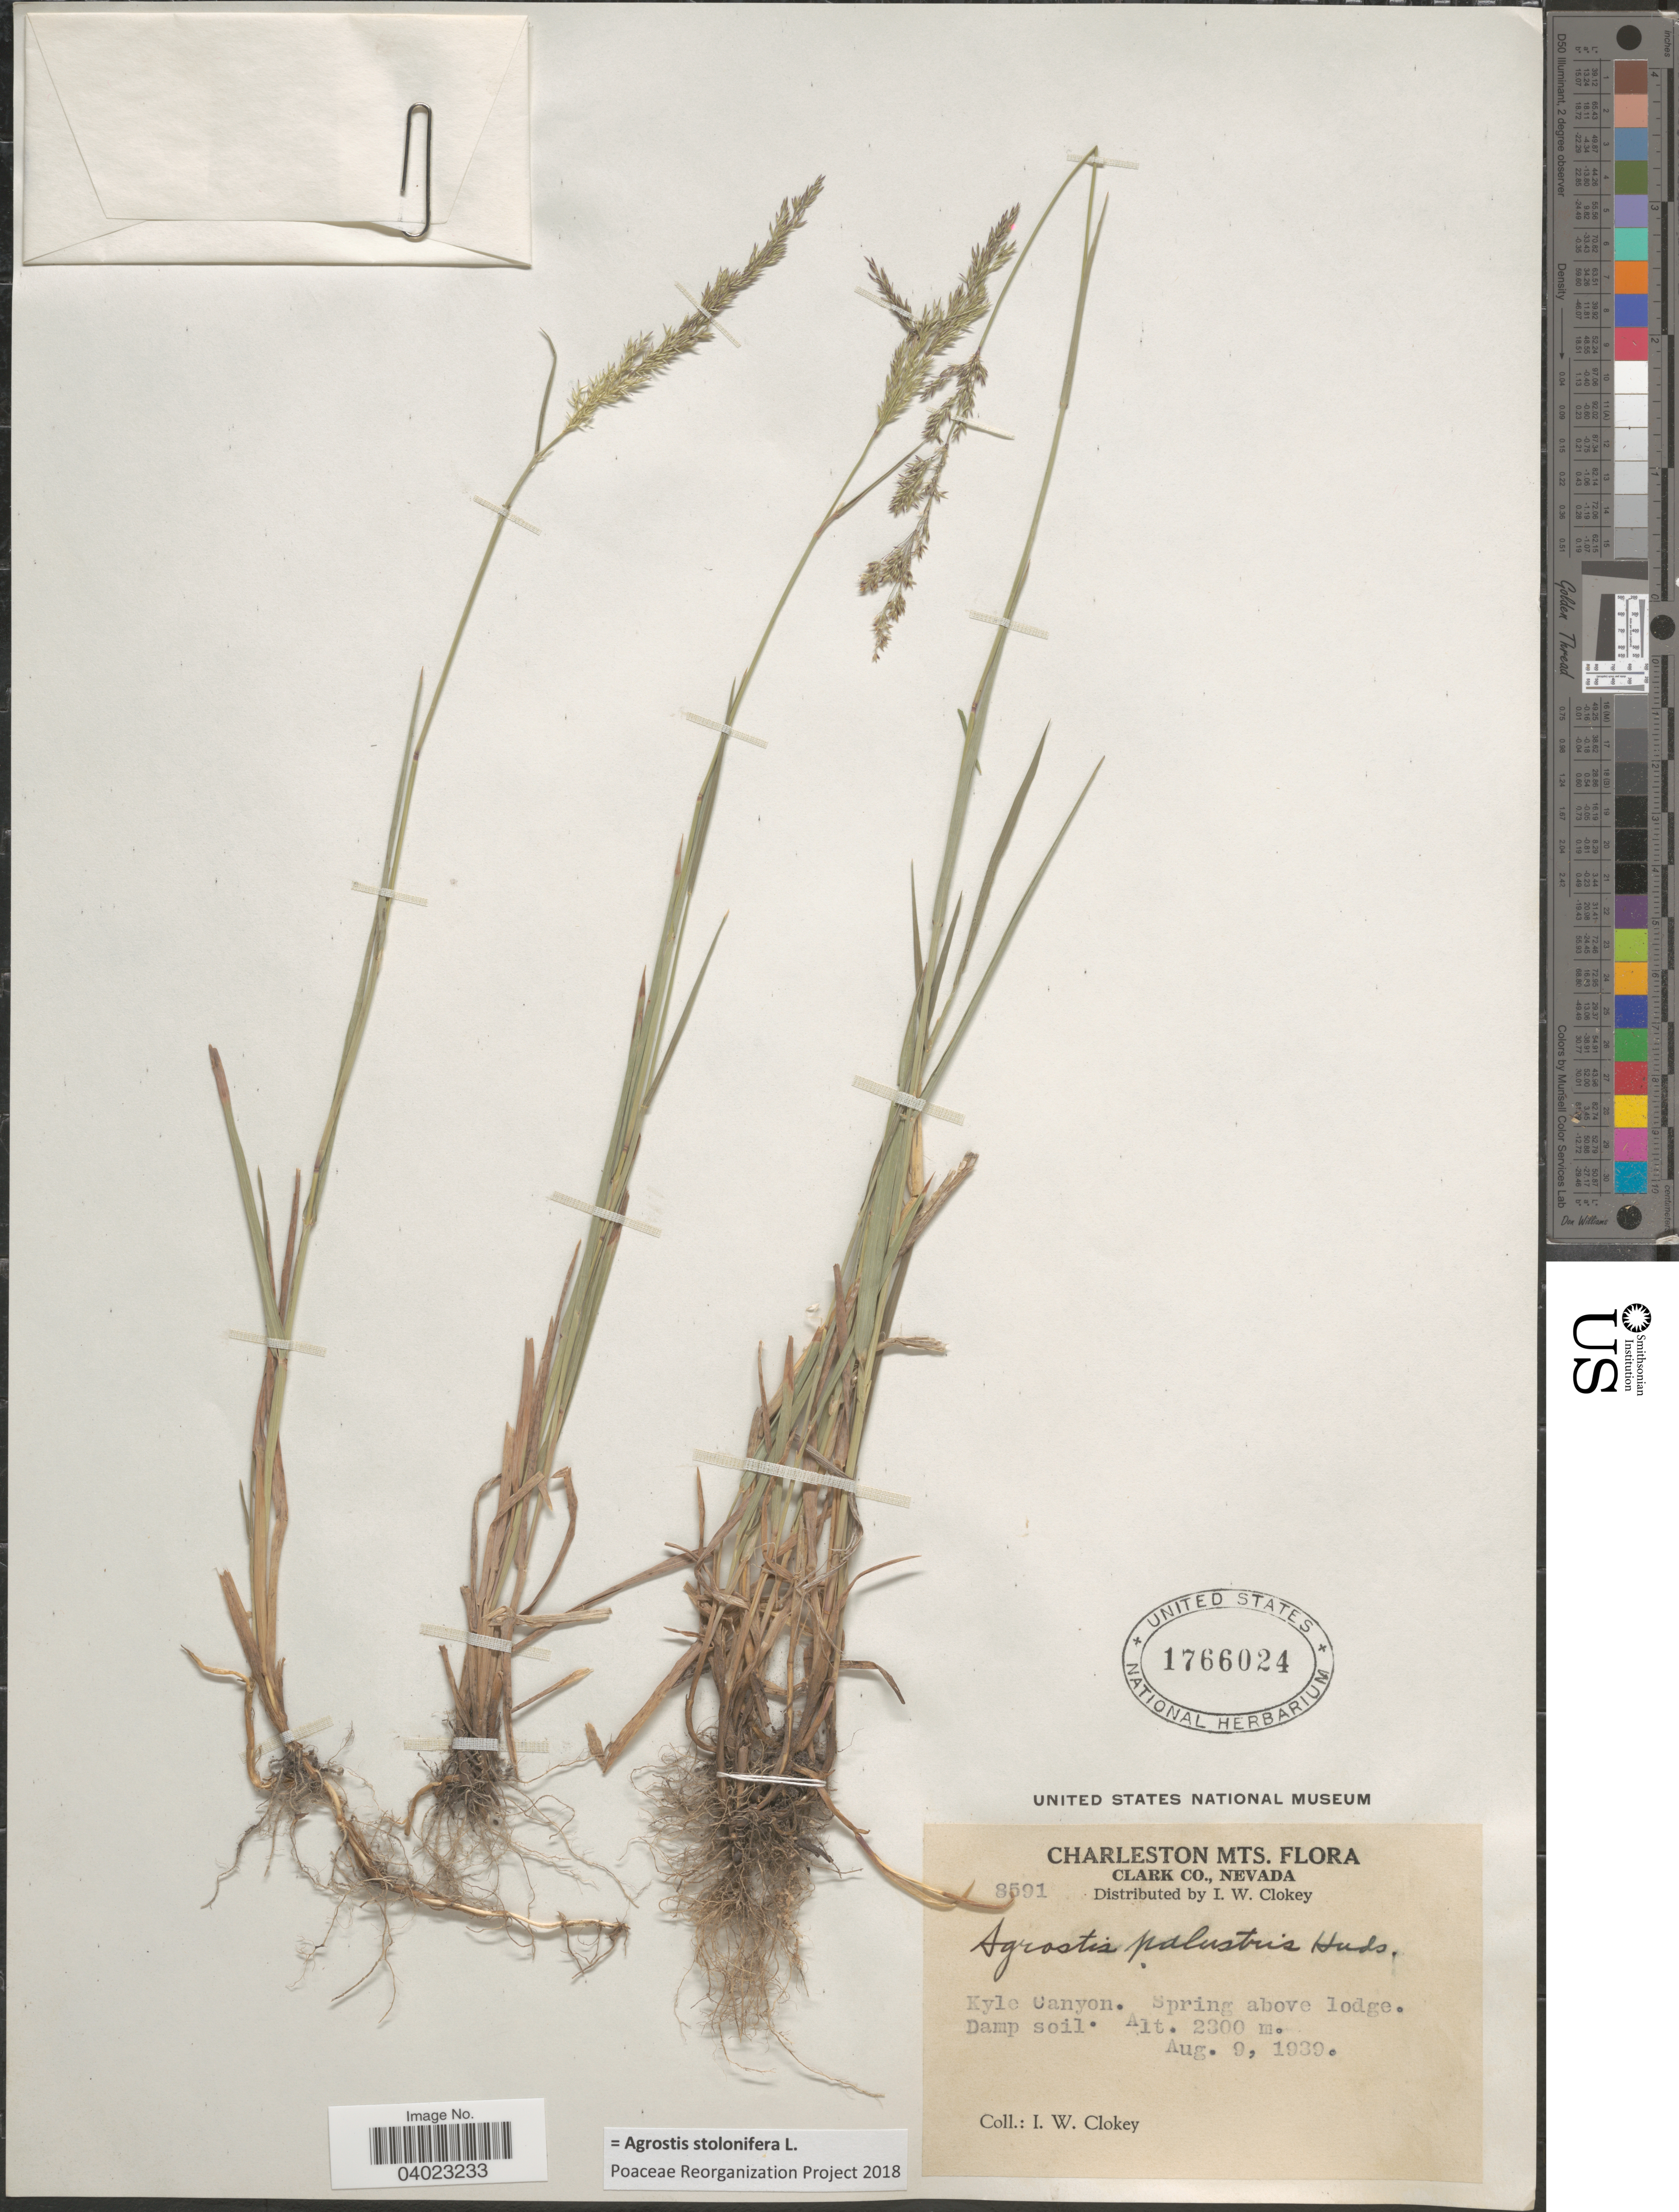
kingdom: Plantae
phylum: Tracheophyta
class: Liliopsida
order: Poales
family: Poaceae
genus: Agrostis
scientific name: Agrostis stolonifera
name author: L.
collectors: I. W. Clokey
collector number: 8591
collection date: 1939-08-09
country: United States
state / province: Nevada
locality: Charleston Mts. Clark Co. Kyle Canyon. Spring above lodge.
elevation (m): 2300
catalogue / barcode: US 1766024